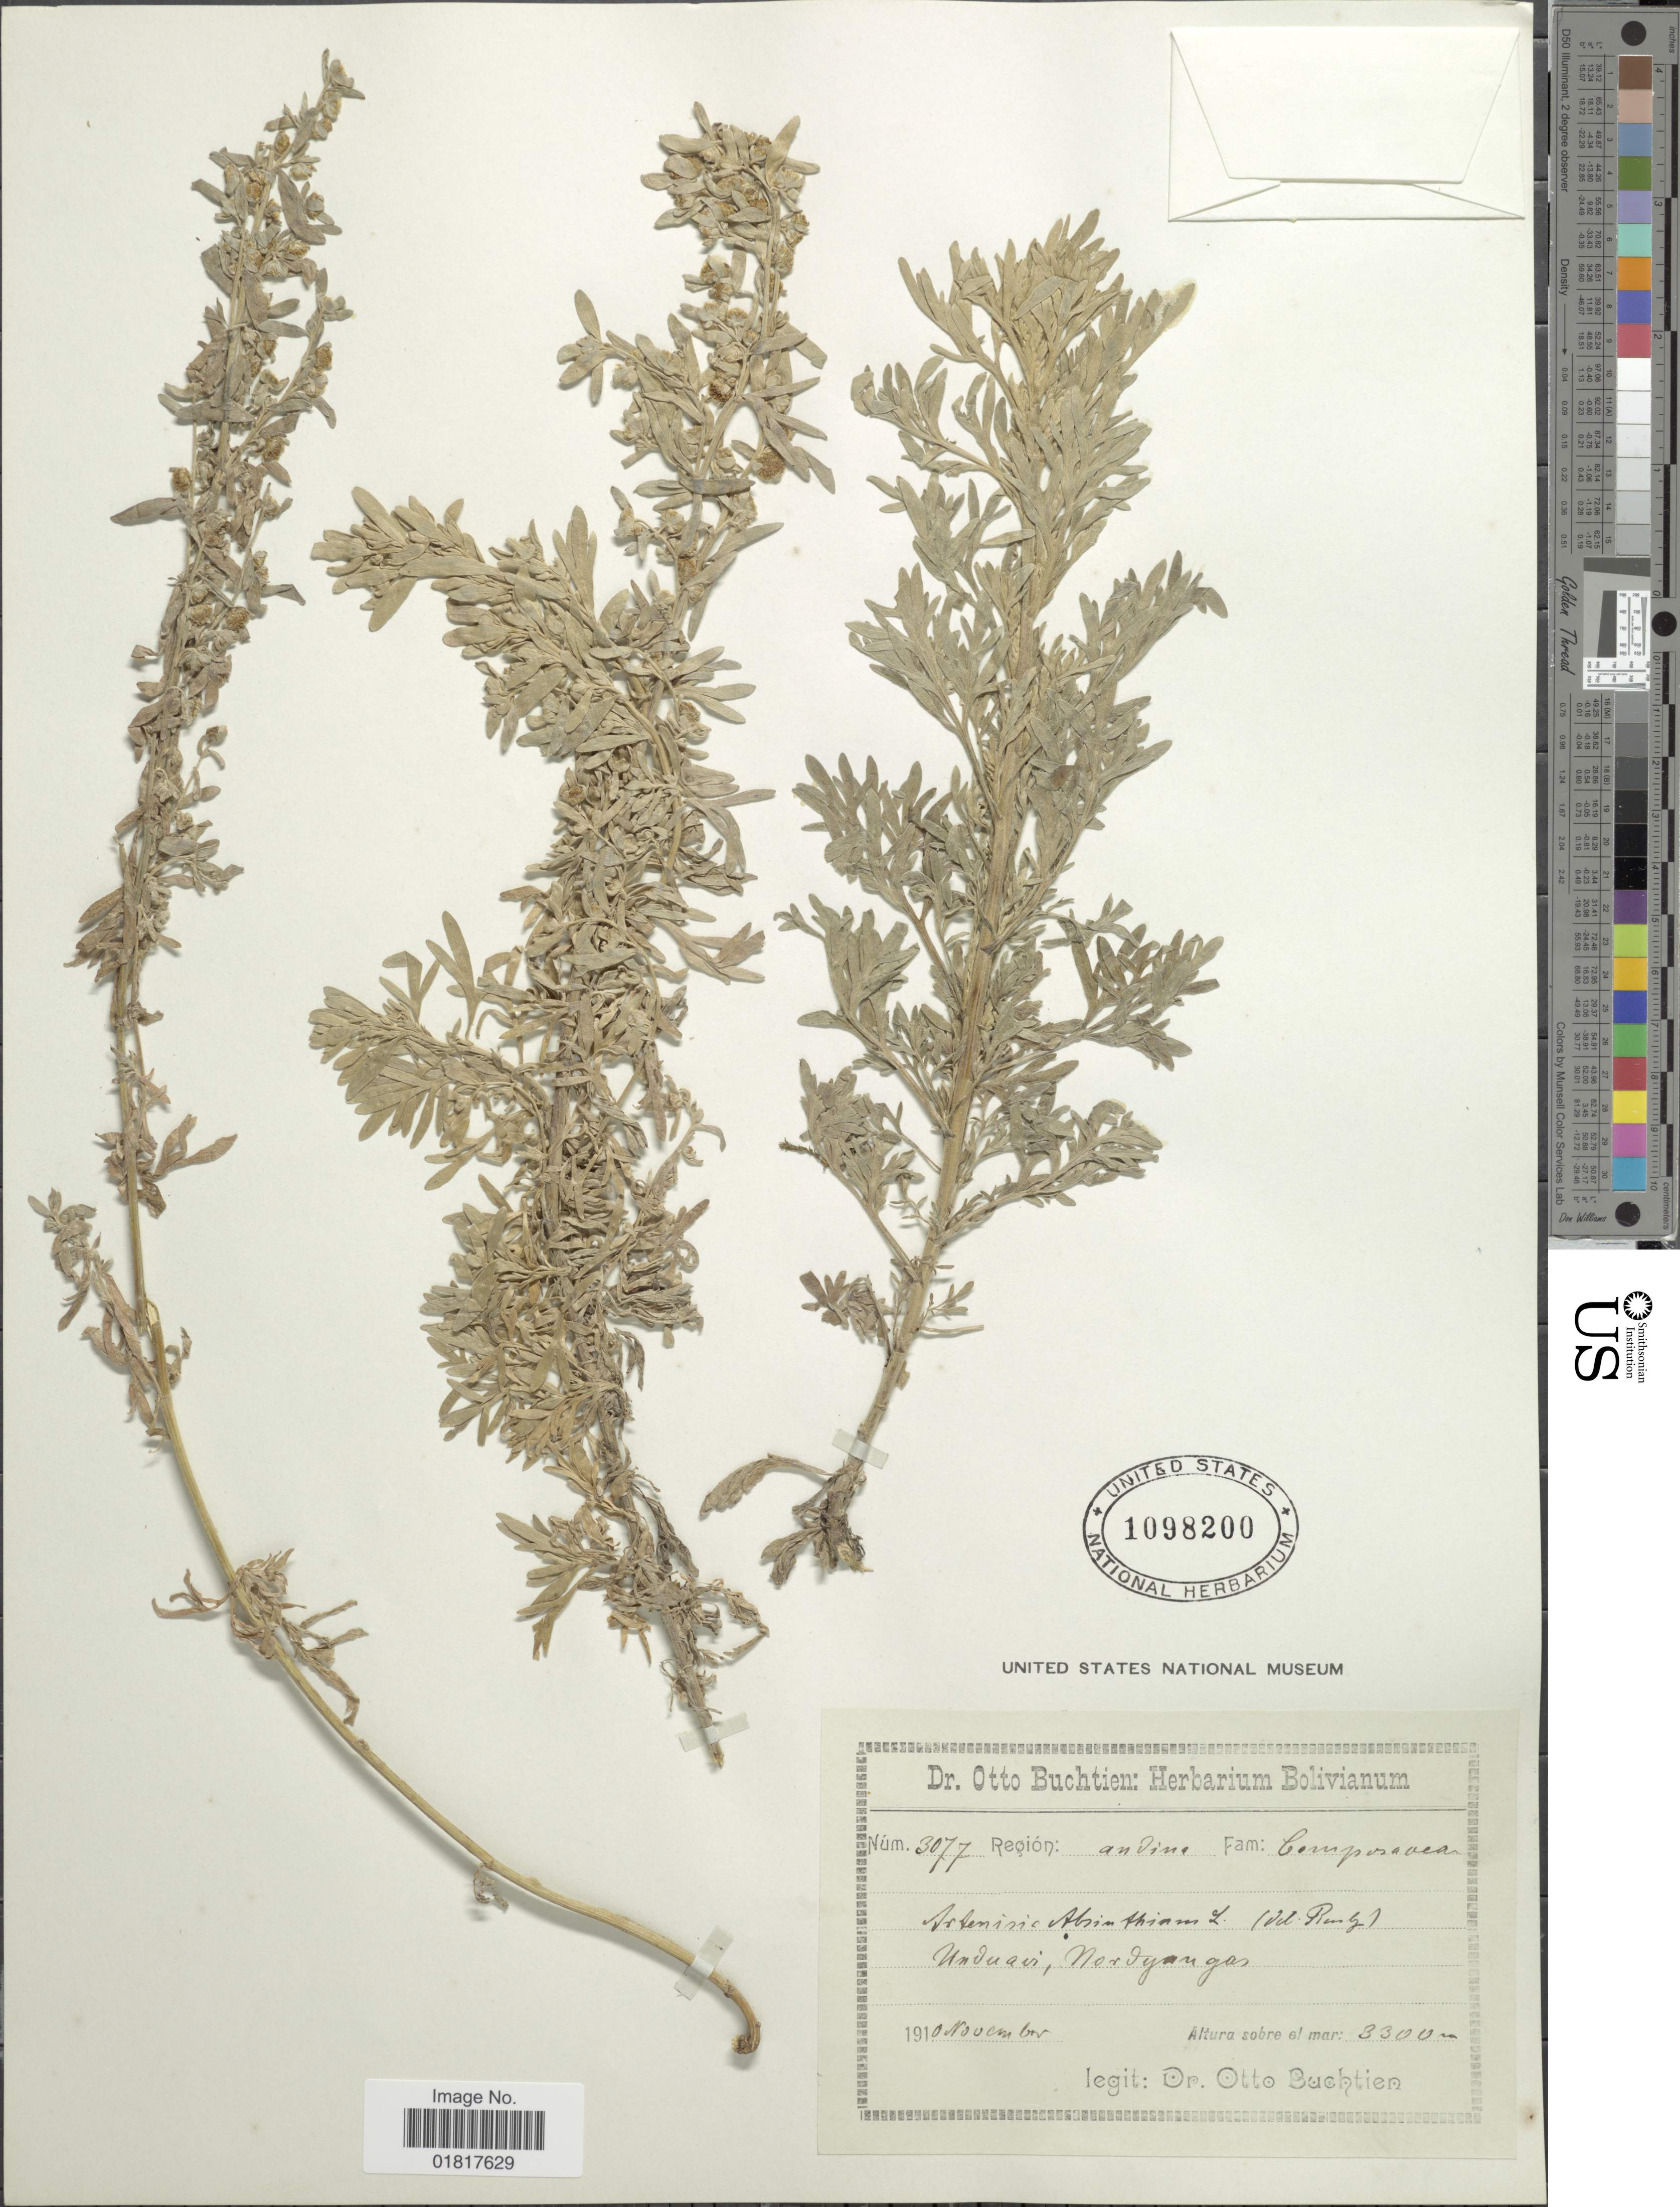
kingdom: Plantae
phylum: Tracheophyta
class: Magnoliopsida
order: Asterales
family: Asteraceae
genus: Artemisia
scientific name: Artemisia absinthium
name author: L.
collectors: O. Buchtien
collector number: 3077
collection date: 1910-11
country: Bolivia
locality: Unduavi, Nordyungas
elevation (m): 3300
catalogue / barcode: US 1098200